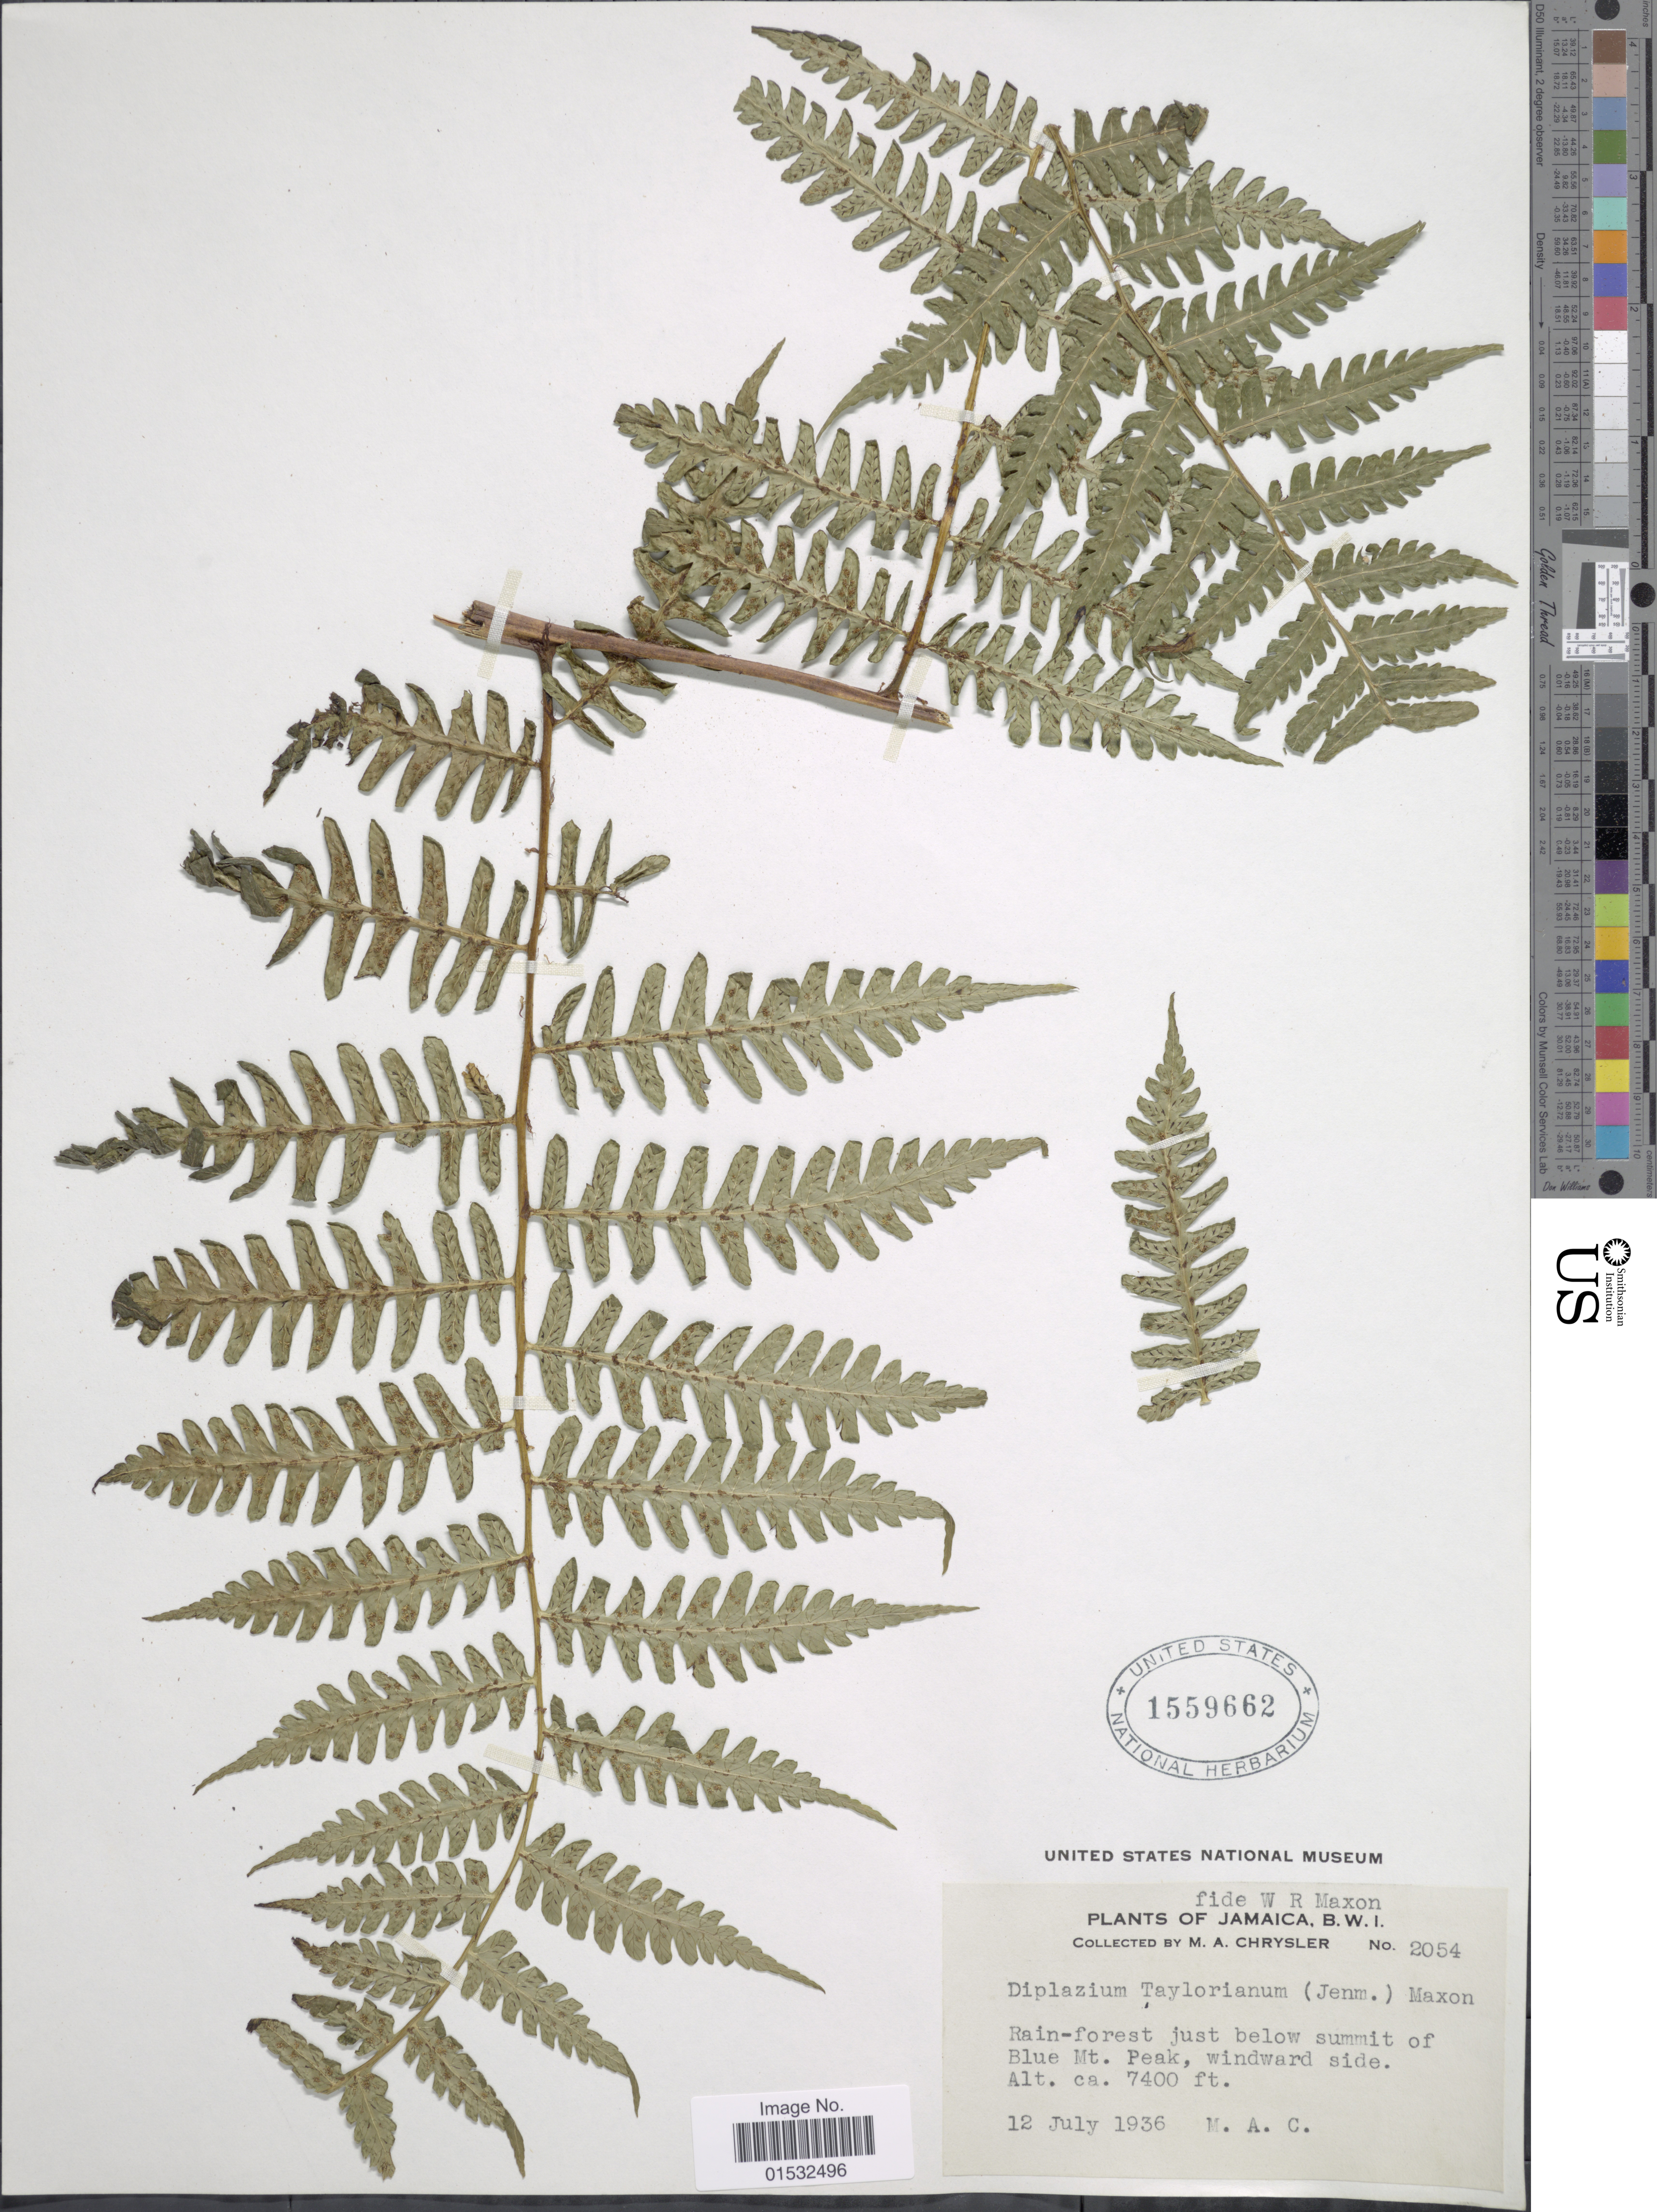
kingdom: Plantae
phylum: Tracheophyta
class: Polypodiopsida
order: Polypodiales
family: Athyriaceae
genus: Diplazium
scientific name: Diplazium taylorianum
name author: (Jenman) Maxon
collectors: M. A. Chrysler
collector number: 2054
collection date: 1936-07-12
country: Jamaica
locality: Rain-forest just below summit of Blue Mt. Peak, windward side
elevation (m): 2256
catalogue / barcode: US 1559662